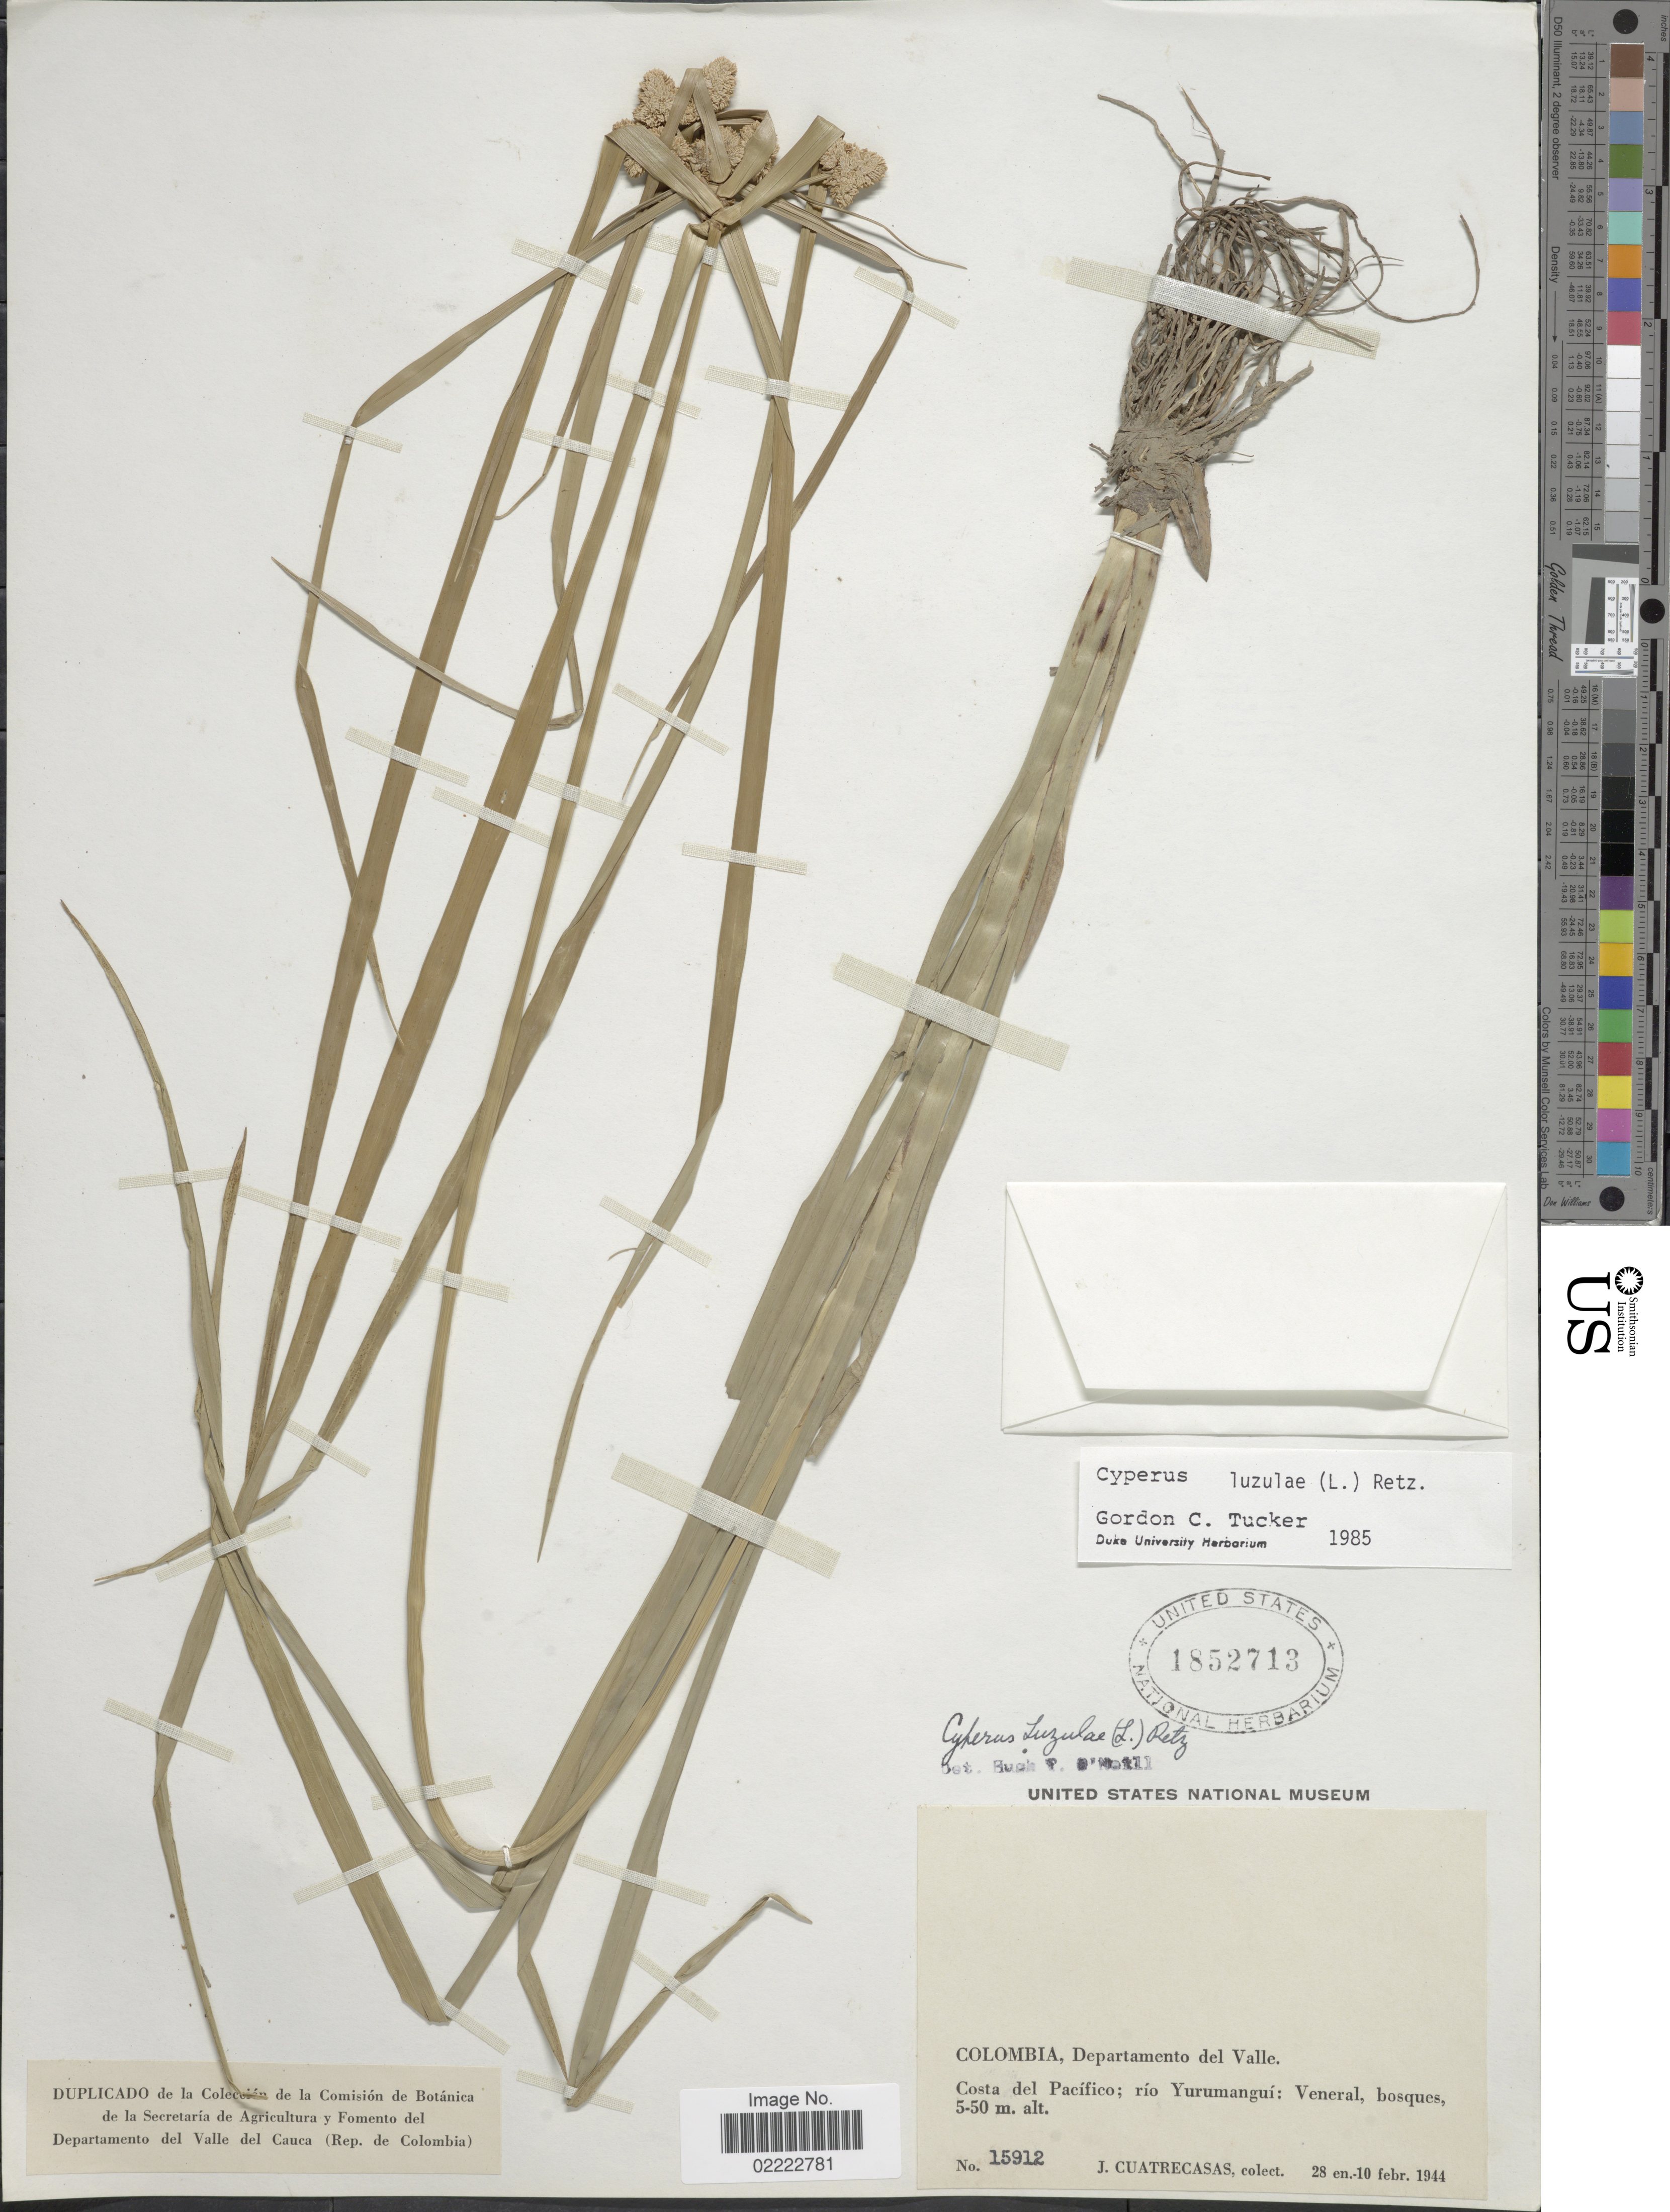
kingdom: Plantae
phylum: Tracheophyta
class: Liliopsida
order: Poales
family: Cyperaceae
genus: Cyperus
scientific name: Cyperus luzulae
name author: (L.) Rottb. ex Retz.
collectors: J. Cuatrecasas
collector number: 15912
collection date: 1944-01-28/1944-02-10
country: Colombia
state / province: Valle del Cauca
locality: Departamento del Valle, Costa del Pacífico; río Yurumanguí: Veneral, bosques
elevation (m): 5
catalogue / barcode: US 1852713